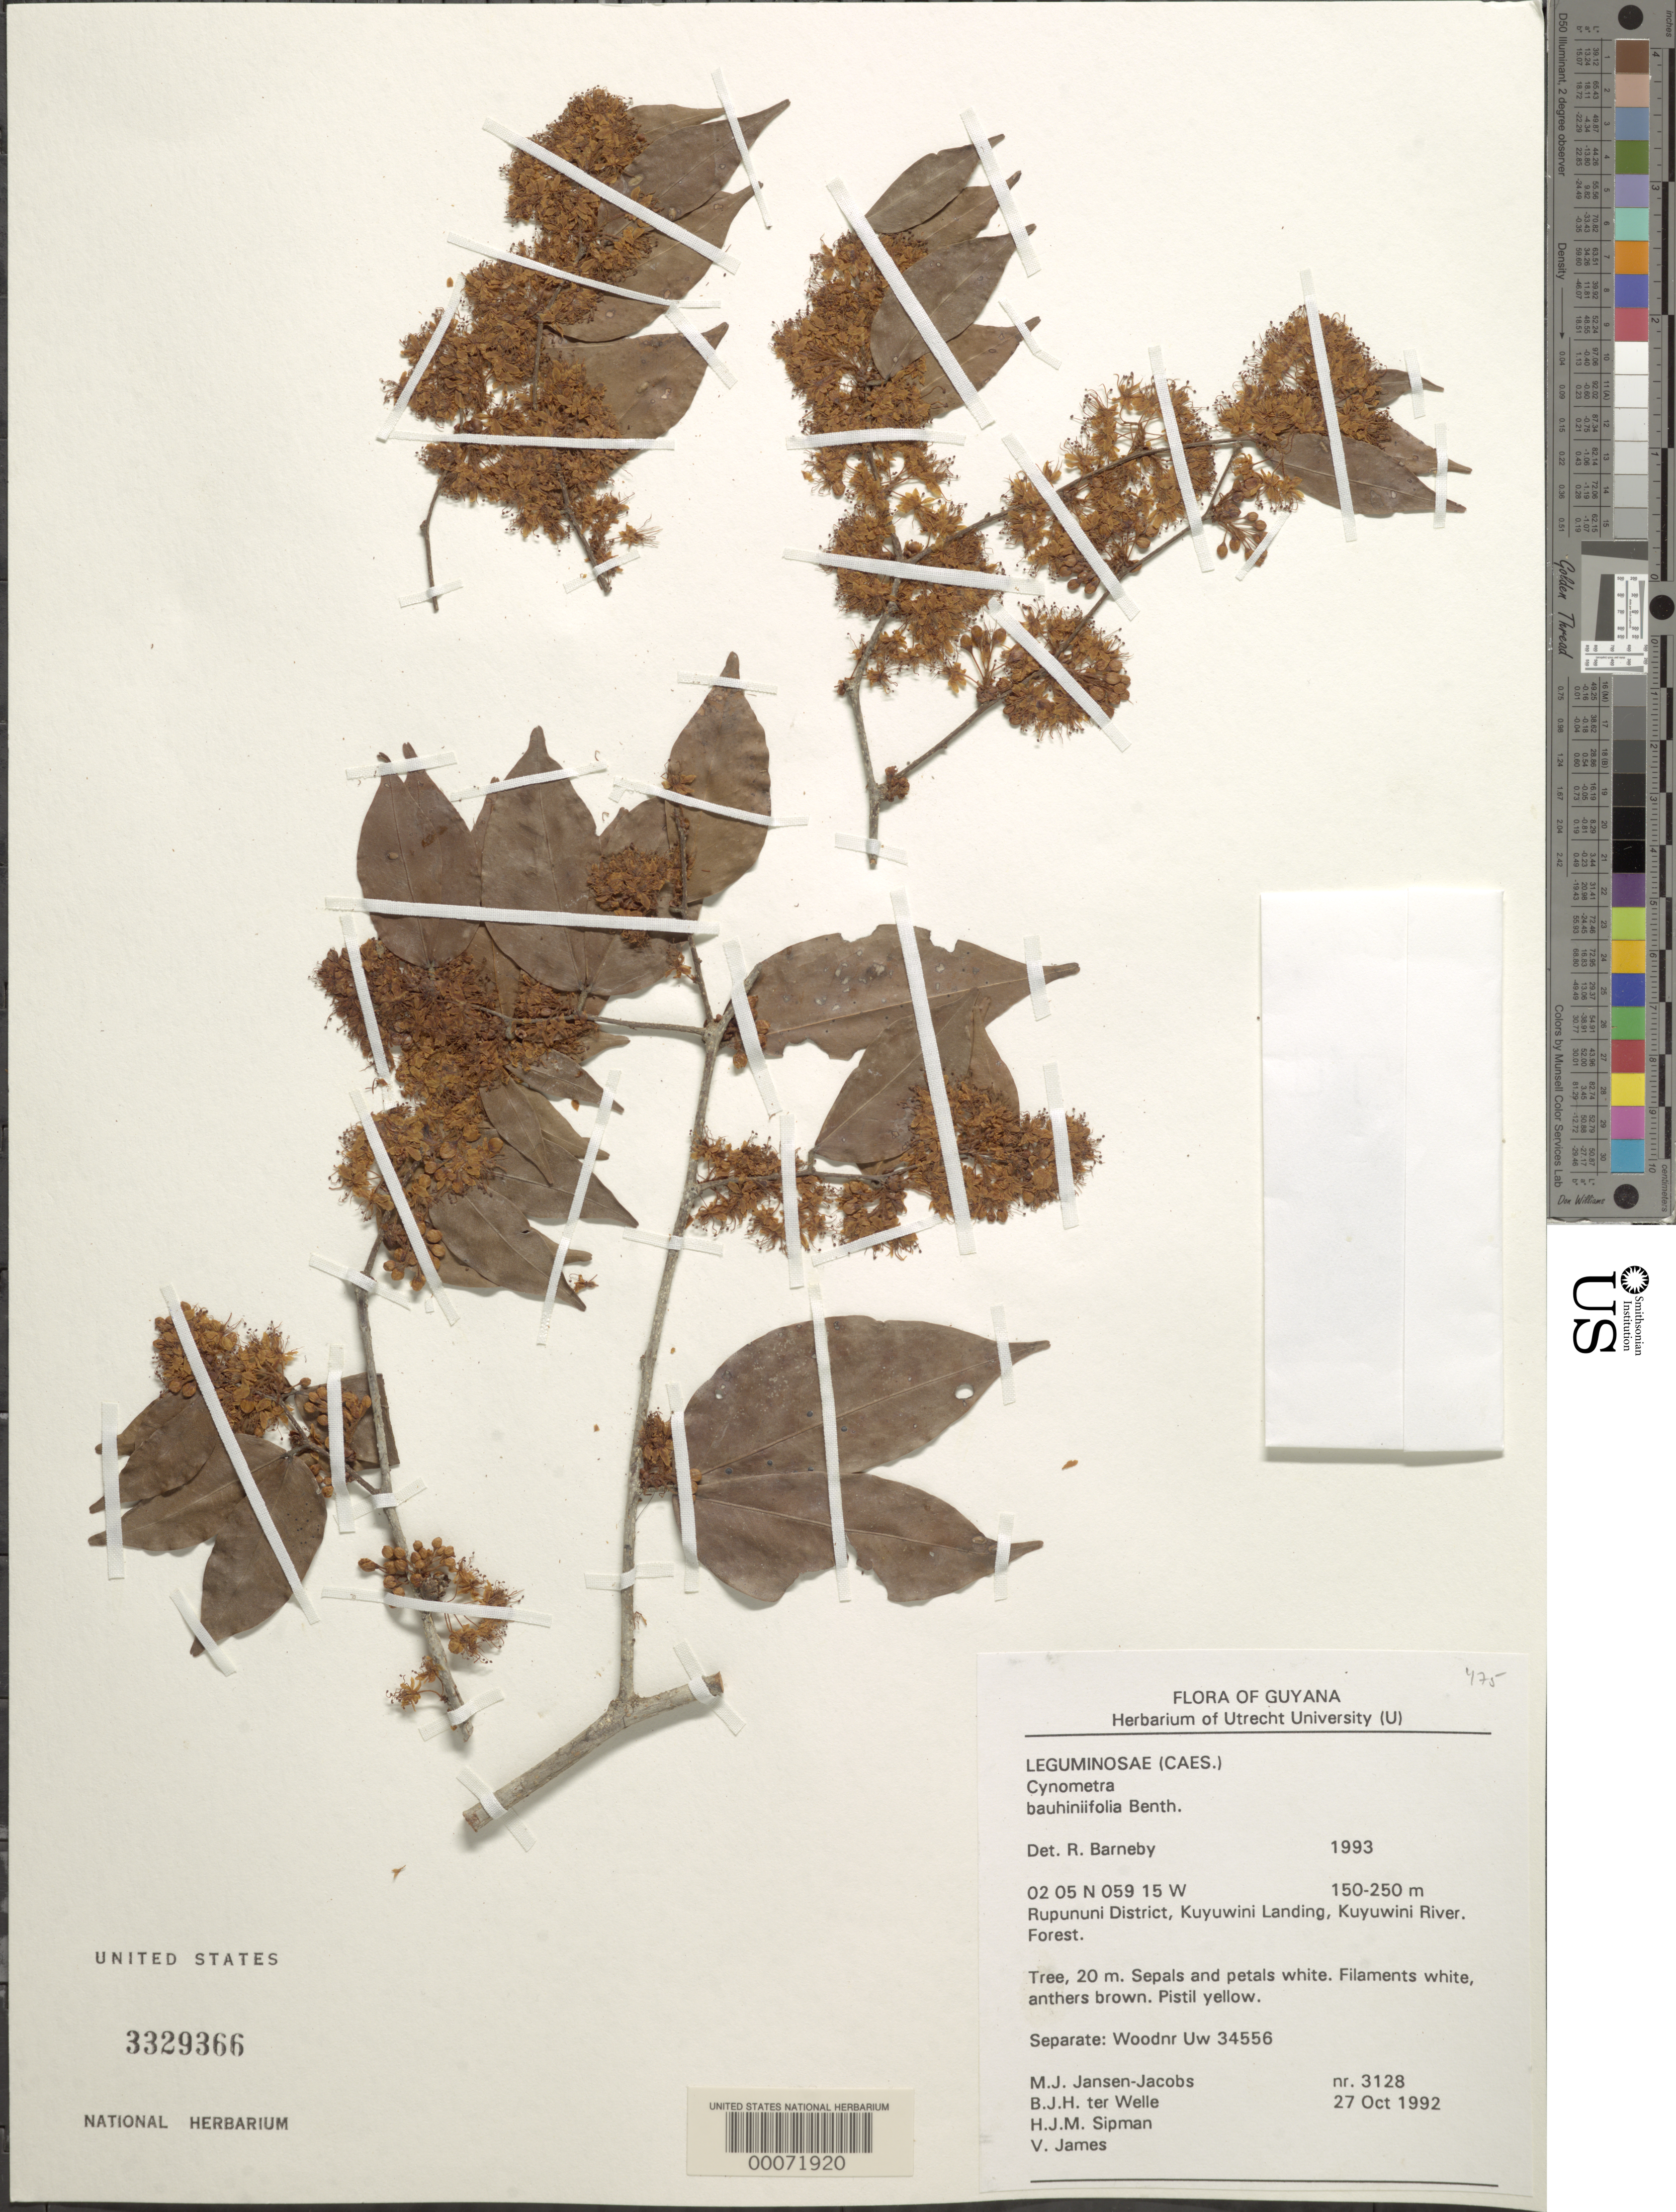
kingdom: Plantae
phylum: Tracheophyta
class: Magnoliopsida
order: Fabales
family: Fabaceae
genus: Cynometra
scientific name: Cynometra bauhiniifolia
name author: Benth.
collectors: M. J. Jansen-Jacobs, B. Welle, H. J. M. Sipman & V. James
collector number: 3128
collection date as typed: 27 Oct 1992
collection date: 1992-10-27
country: Guyana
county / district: Rupununi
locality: Kuyuwini Landing, Kuyuwini River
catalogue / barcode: US 3329366